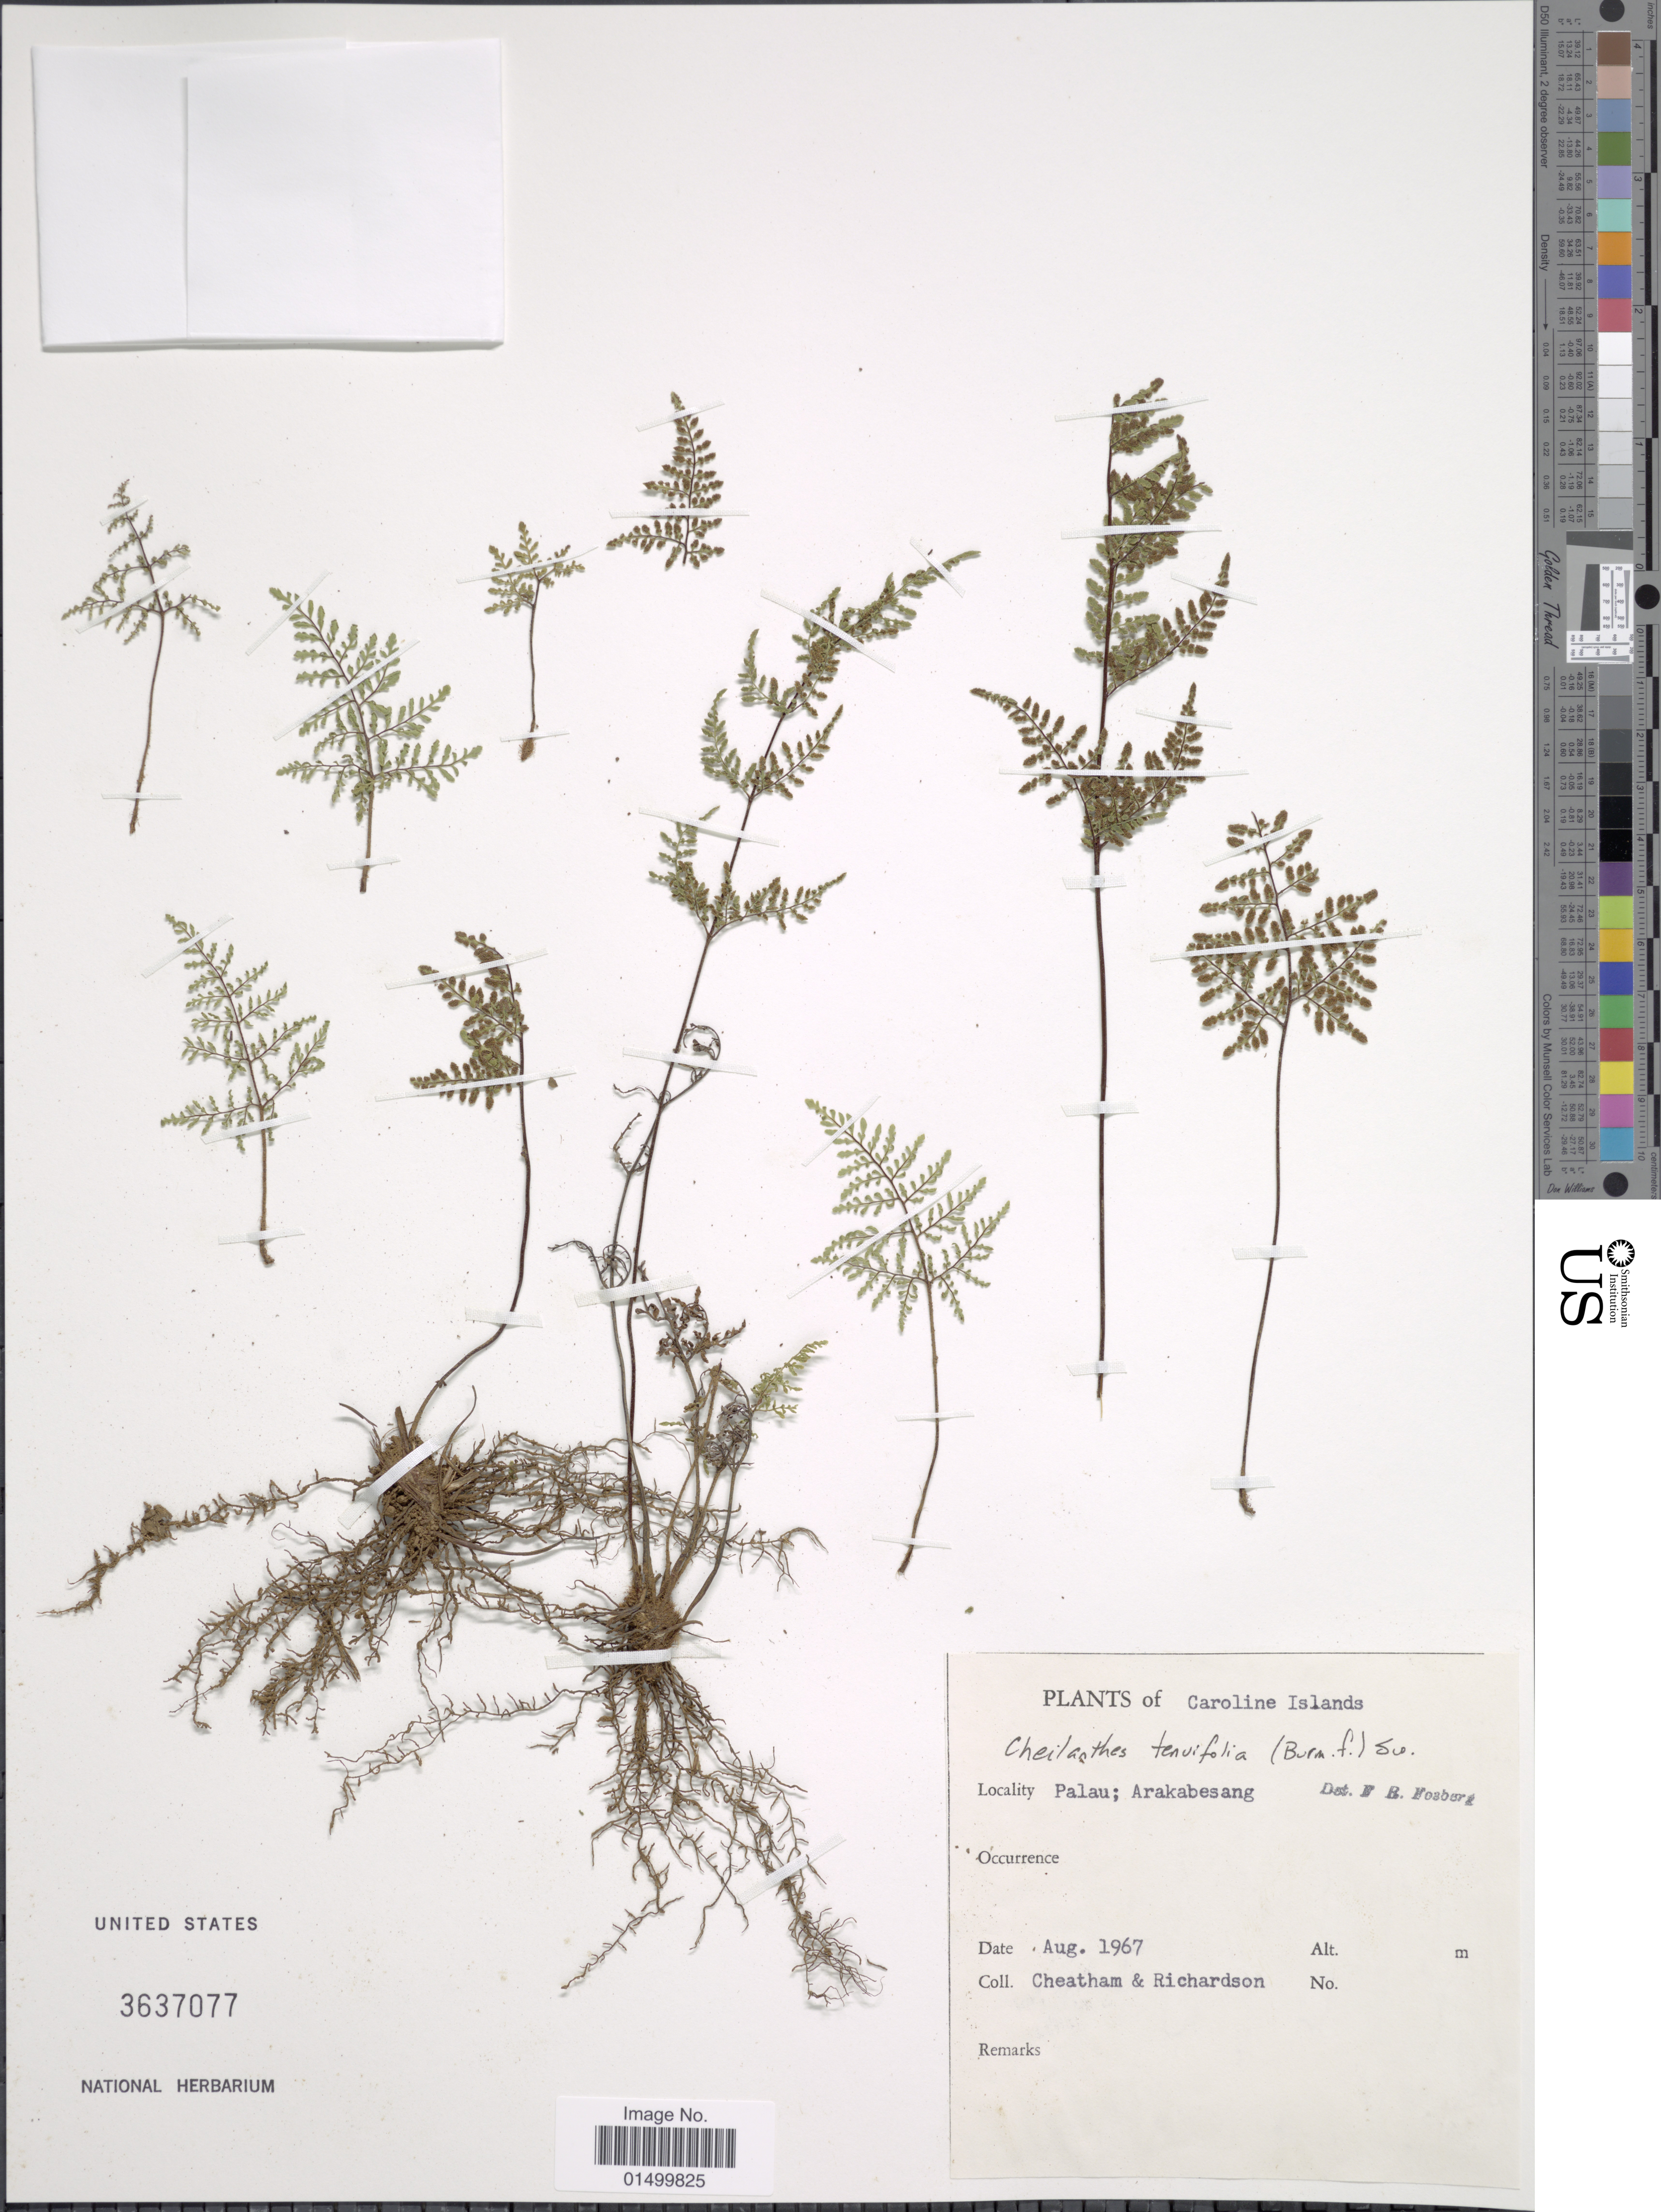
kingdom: Plantae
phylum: Tracheophyta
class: Polypodiopsida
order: Polypodiales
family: Pteridaceae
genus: Cheilanthes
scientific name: Cheilanthes tenuifolia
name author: (Burm. f.) Sw.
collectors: Cheatham & -- Richardson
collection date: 1967-08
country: Palau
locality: Carline Islands, Palau, Arakabesang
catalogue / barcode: US 3637077